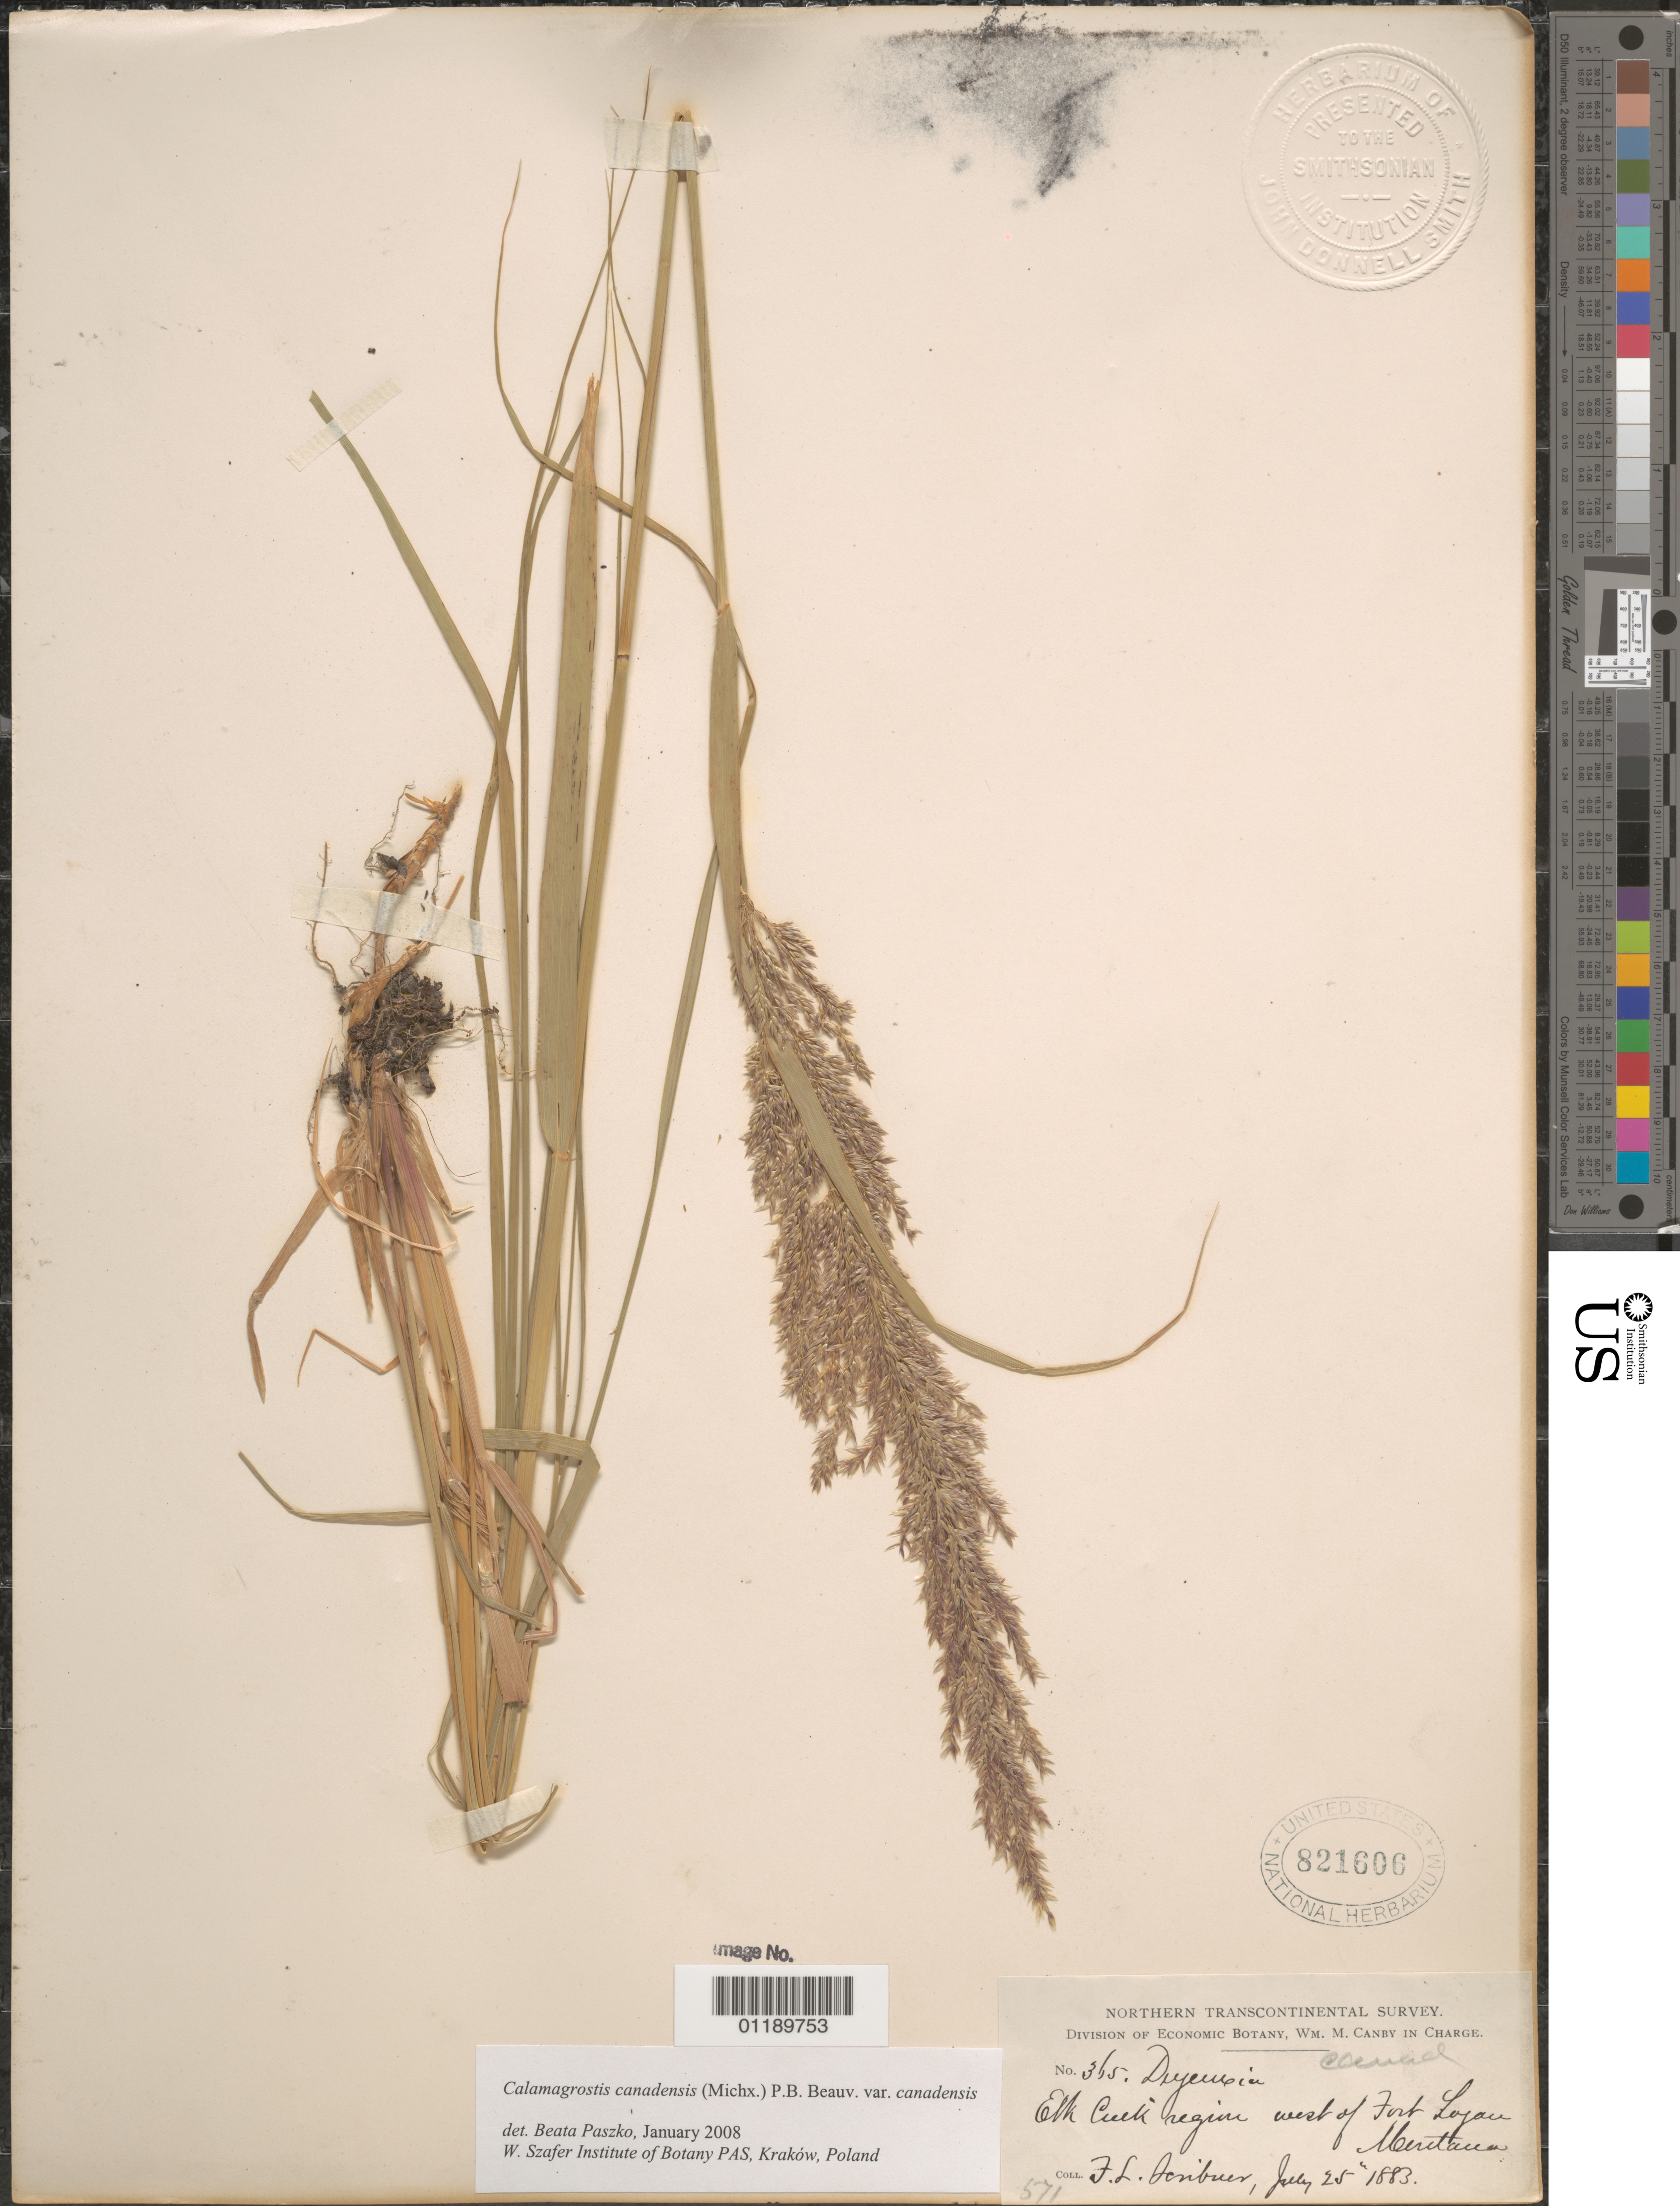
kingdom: Plantae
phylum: Tracheophyta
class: Liliopsida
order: Poales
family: Poaceae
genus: Calamagrostis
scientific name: Calamagrostis canadensis var. canadensis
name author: (Michx.) P. Beauv.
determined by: Paszko, B.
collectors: F. L. Scribner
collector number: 365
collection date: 1883-07-25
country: United States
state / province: Montana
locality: Elk Creek region, west of Fort Logan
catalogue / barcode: US 821606